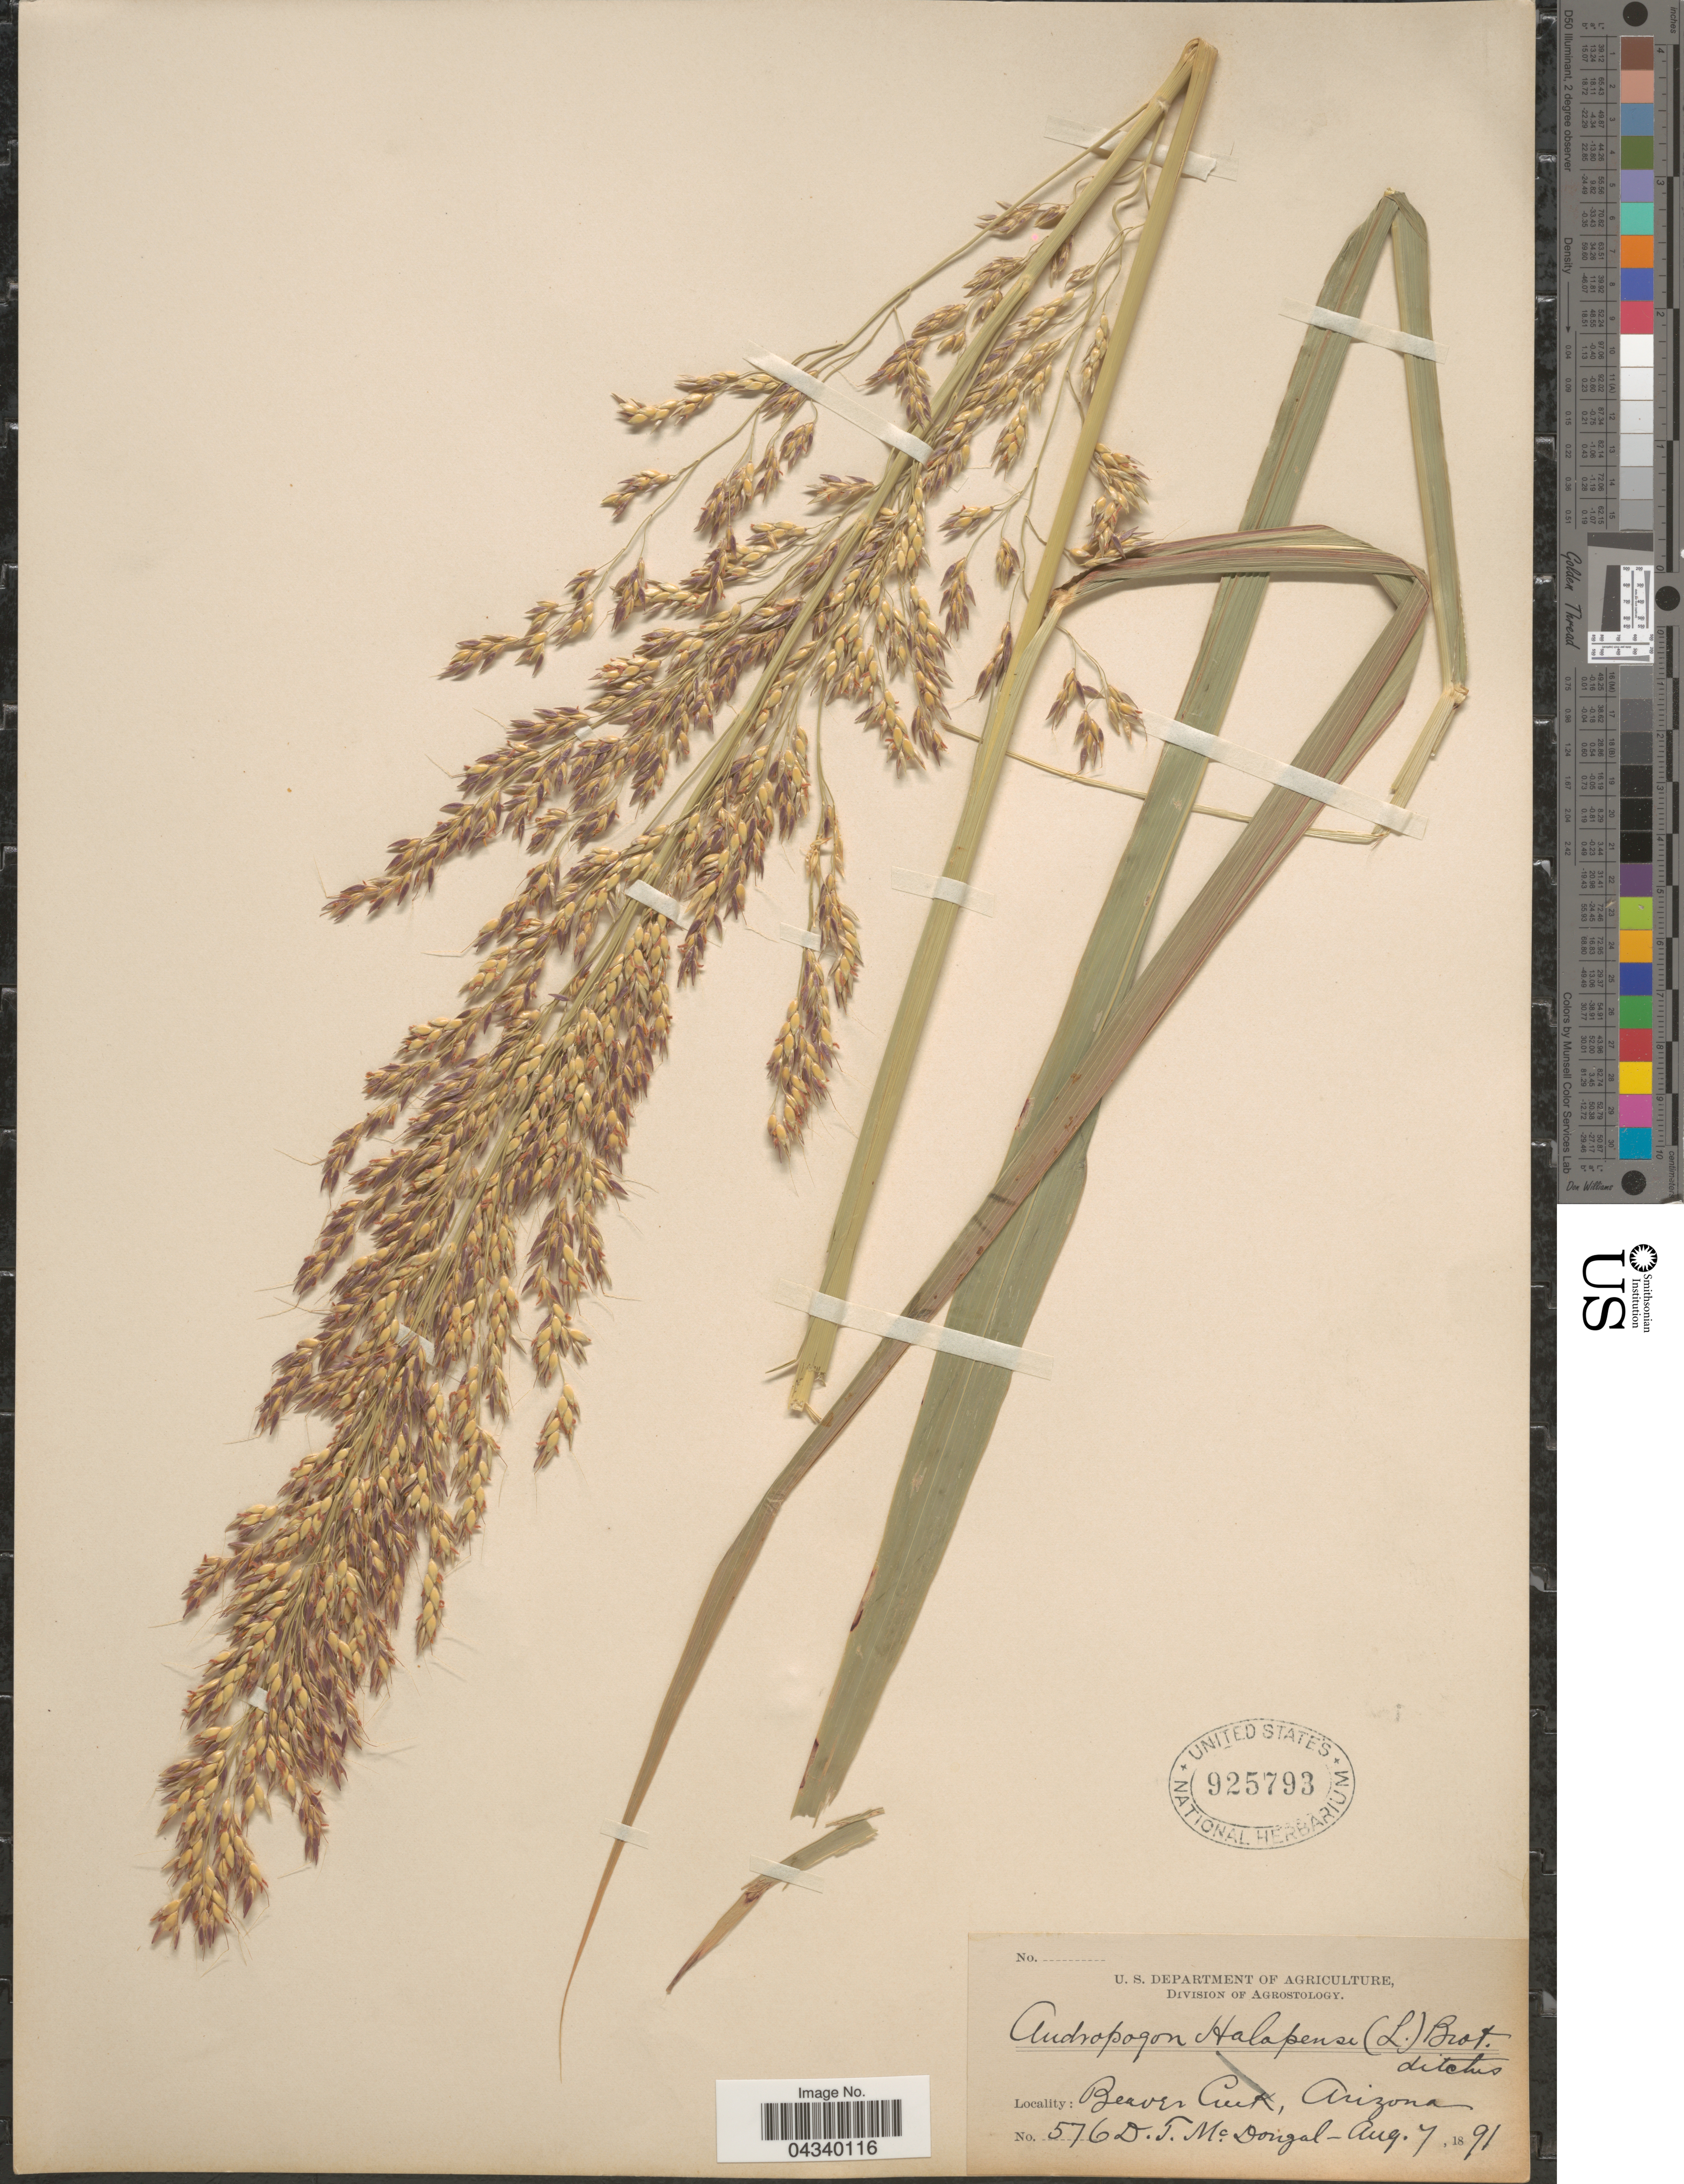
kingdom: Plantae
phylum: Tracheophyta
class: Liliopsida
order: Poales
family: Poaceae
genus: Sorghum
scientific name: Sorghum halepense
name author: (L.) Pers.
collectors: D. McDougal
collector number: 576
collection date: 1891-08-07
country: United States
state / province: Arizona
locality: Beaver Creek.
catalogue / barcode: US 925793